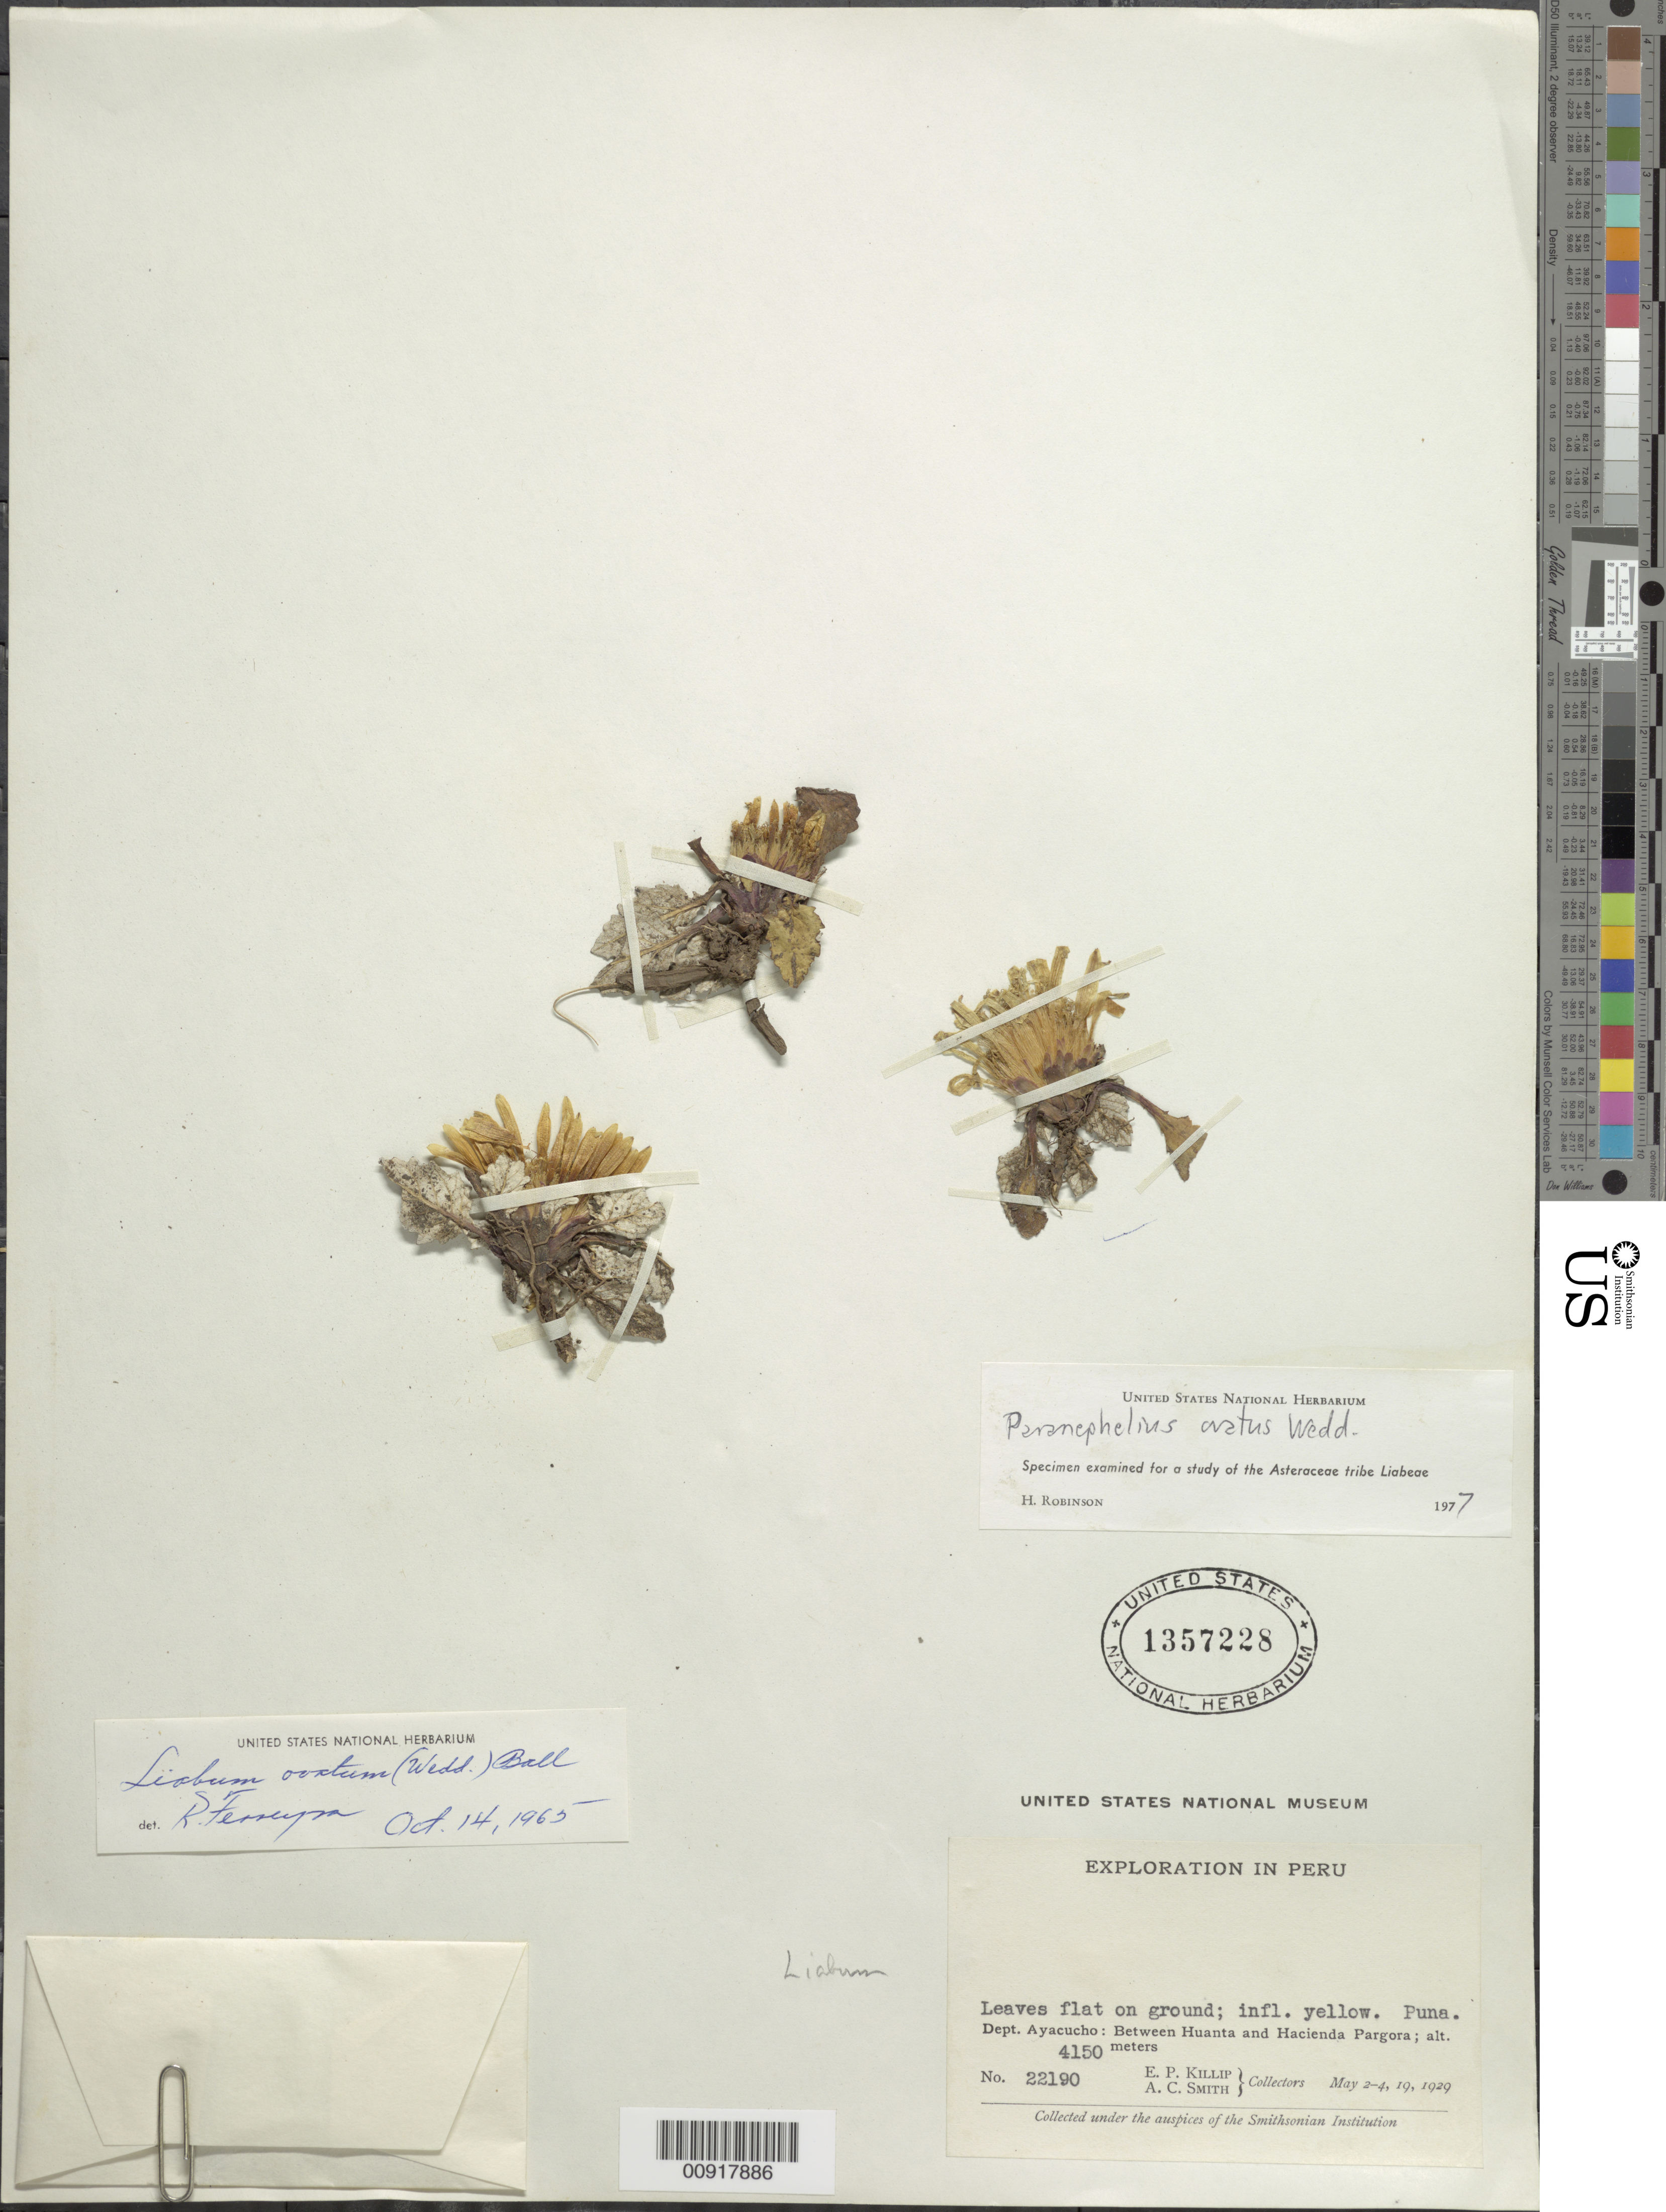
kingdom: Plantae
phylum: Tracheophyta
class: Magnoliopsida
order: Asterales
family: Asteraceae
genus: Paranephelius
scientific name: Paranephelius ovatus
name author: A. Gray ex Wedd.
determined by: Robinson, Harold E., (US)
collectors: E. P. Killip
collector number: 22190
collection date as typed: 2 May 1929 to 4 May and 19 May 1929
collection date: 1929-05-02/1929-05-19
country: Peru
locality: Ayacucho, between Huanta and Hacienda Pargora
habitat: Puna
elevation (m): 4150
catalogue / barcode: US 1357228